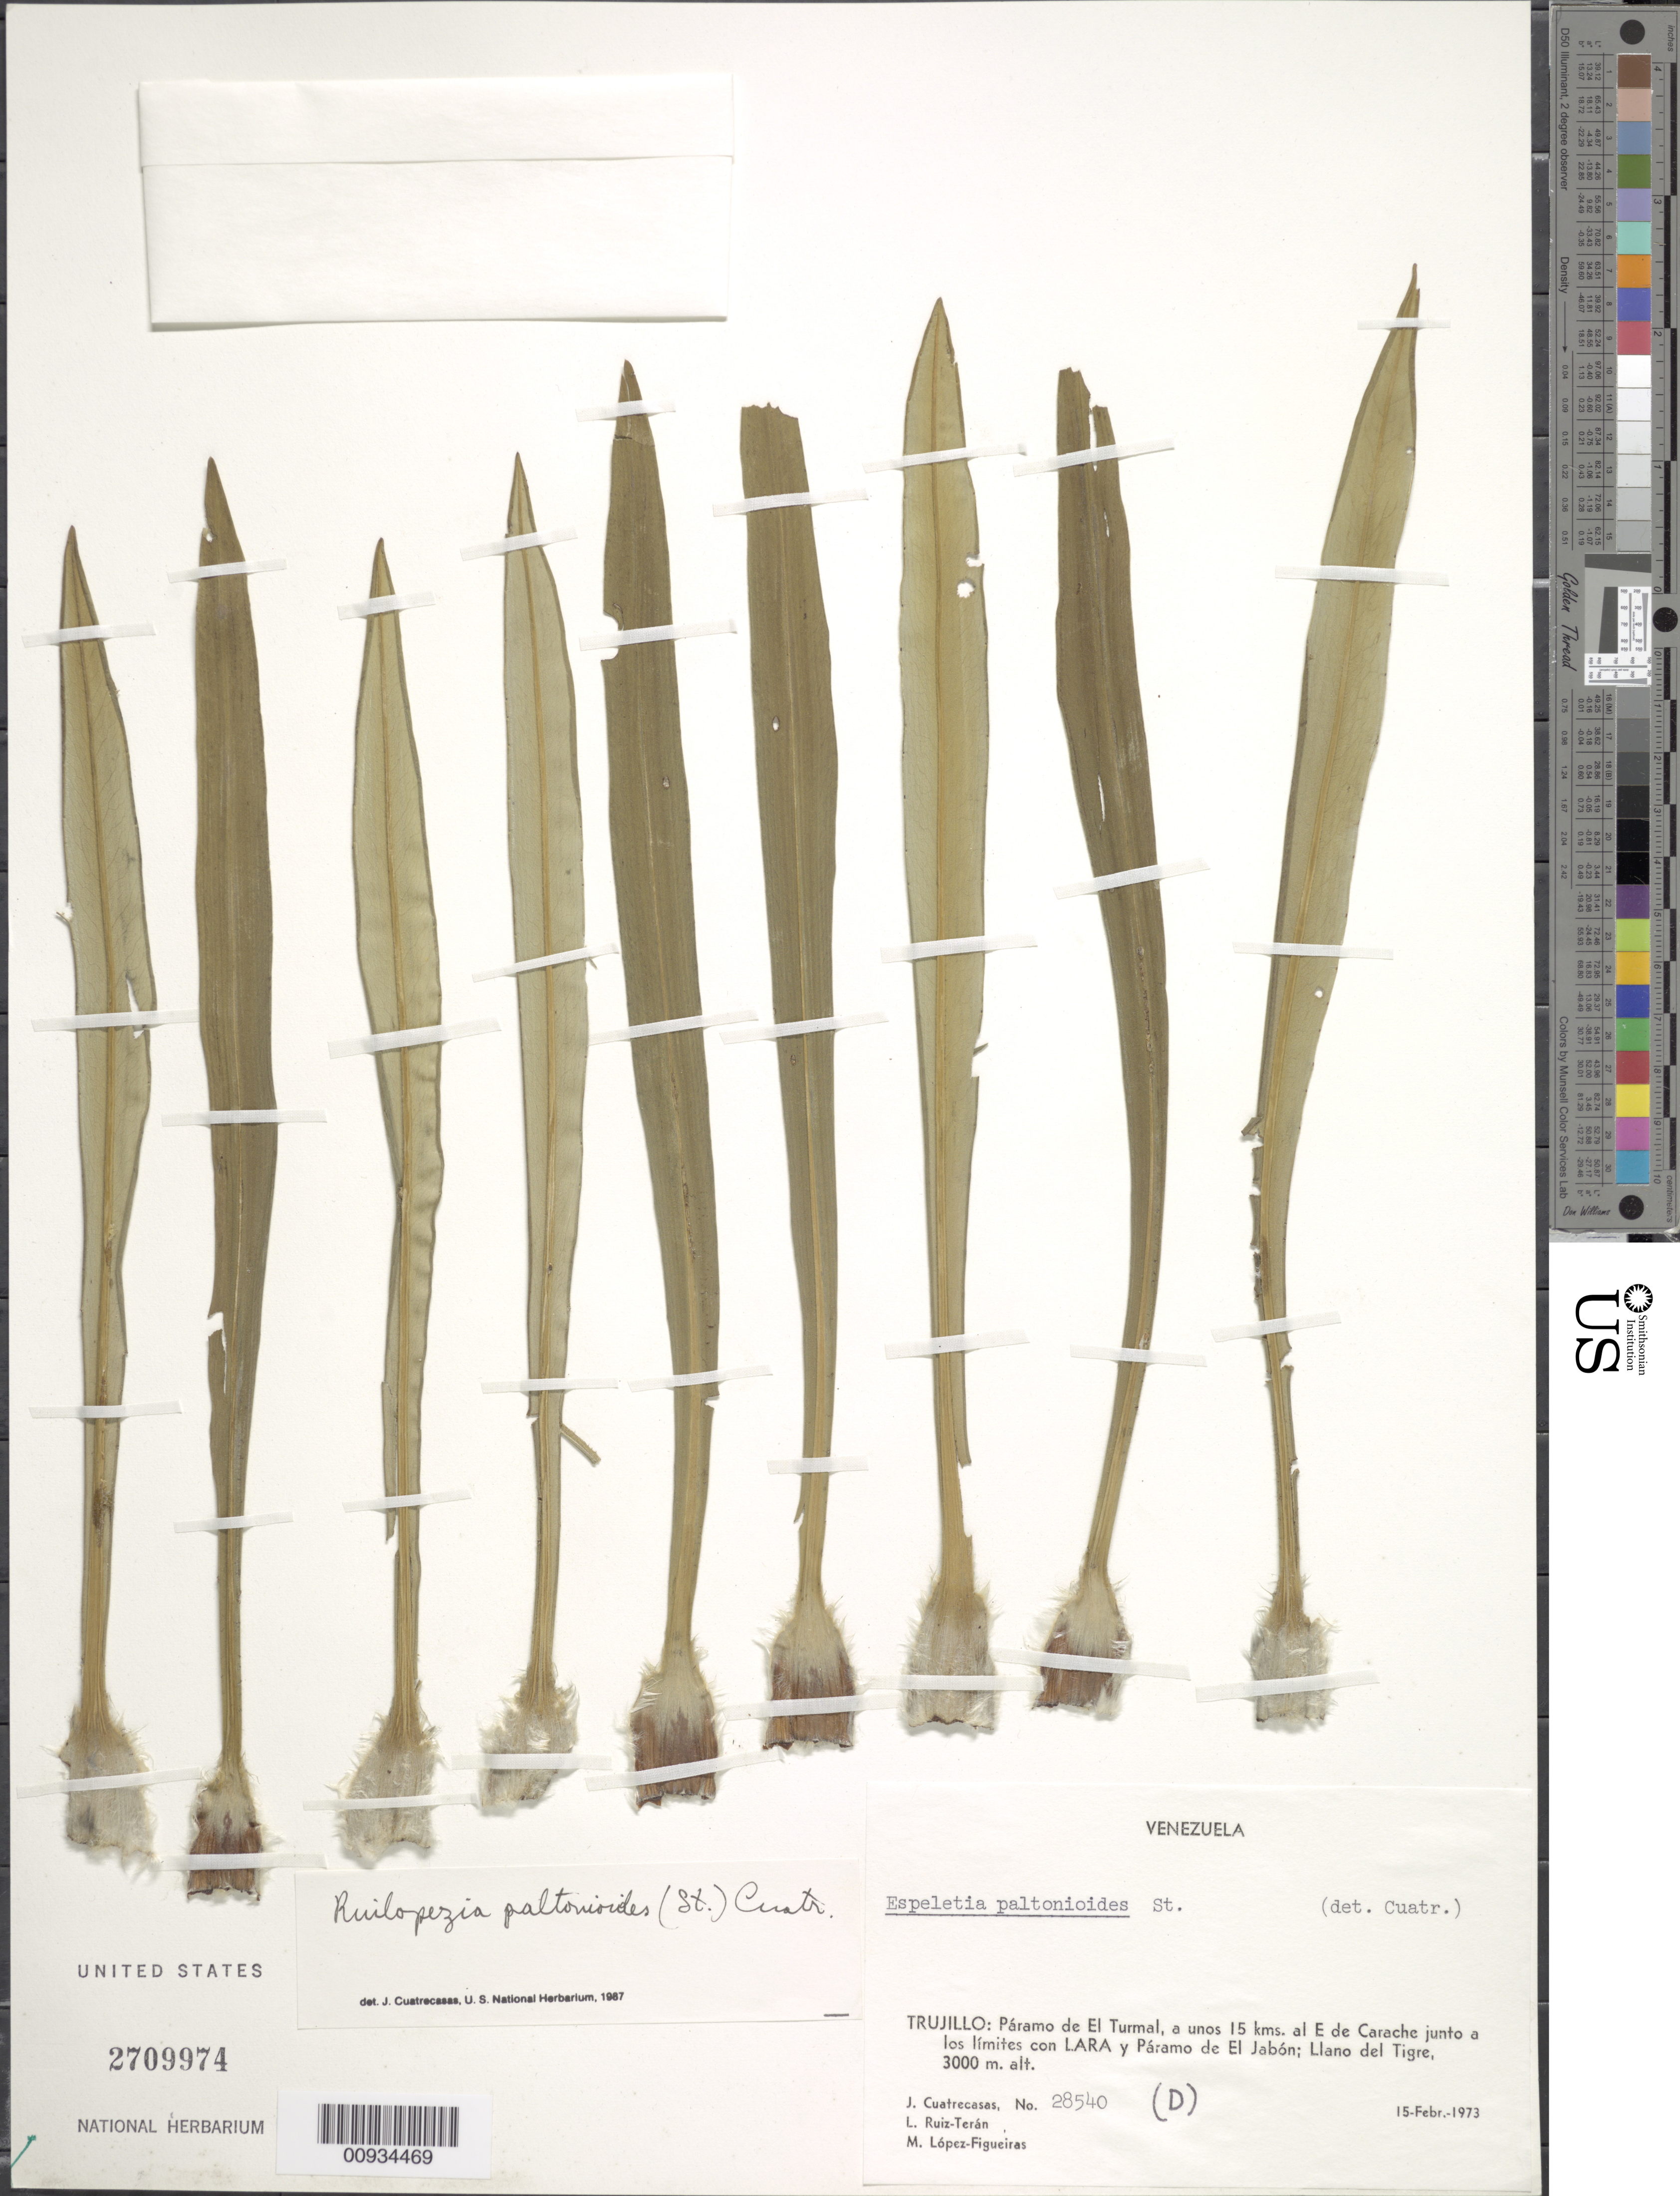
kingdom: Plantae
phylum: Tracheophyta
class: Magnoliopsida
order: Asterales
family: Asteraceae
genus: Ruilopezia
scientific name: Ruilopezia paltonioides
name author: (Standl.) Cuatrec.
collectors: J. Cuatrecasas, L. E. Ruíz-Terán & M. López Figueiras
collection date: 1973-02-15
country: Venezuela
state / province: Trujillo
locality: Páramo de El Turmal. A unos 15 kms. al E de Carache junto a los límites con Lara y Páramo de El Jabón; Llano del Tigre.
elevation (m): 3000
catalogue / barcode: US 2709974